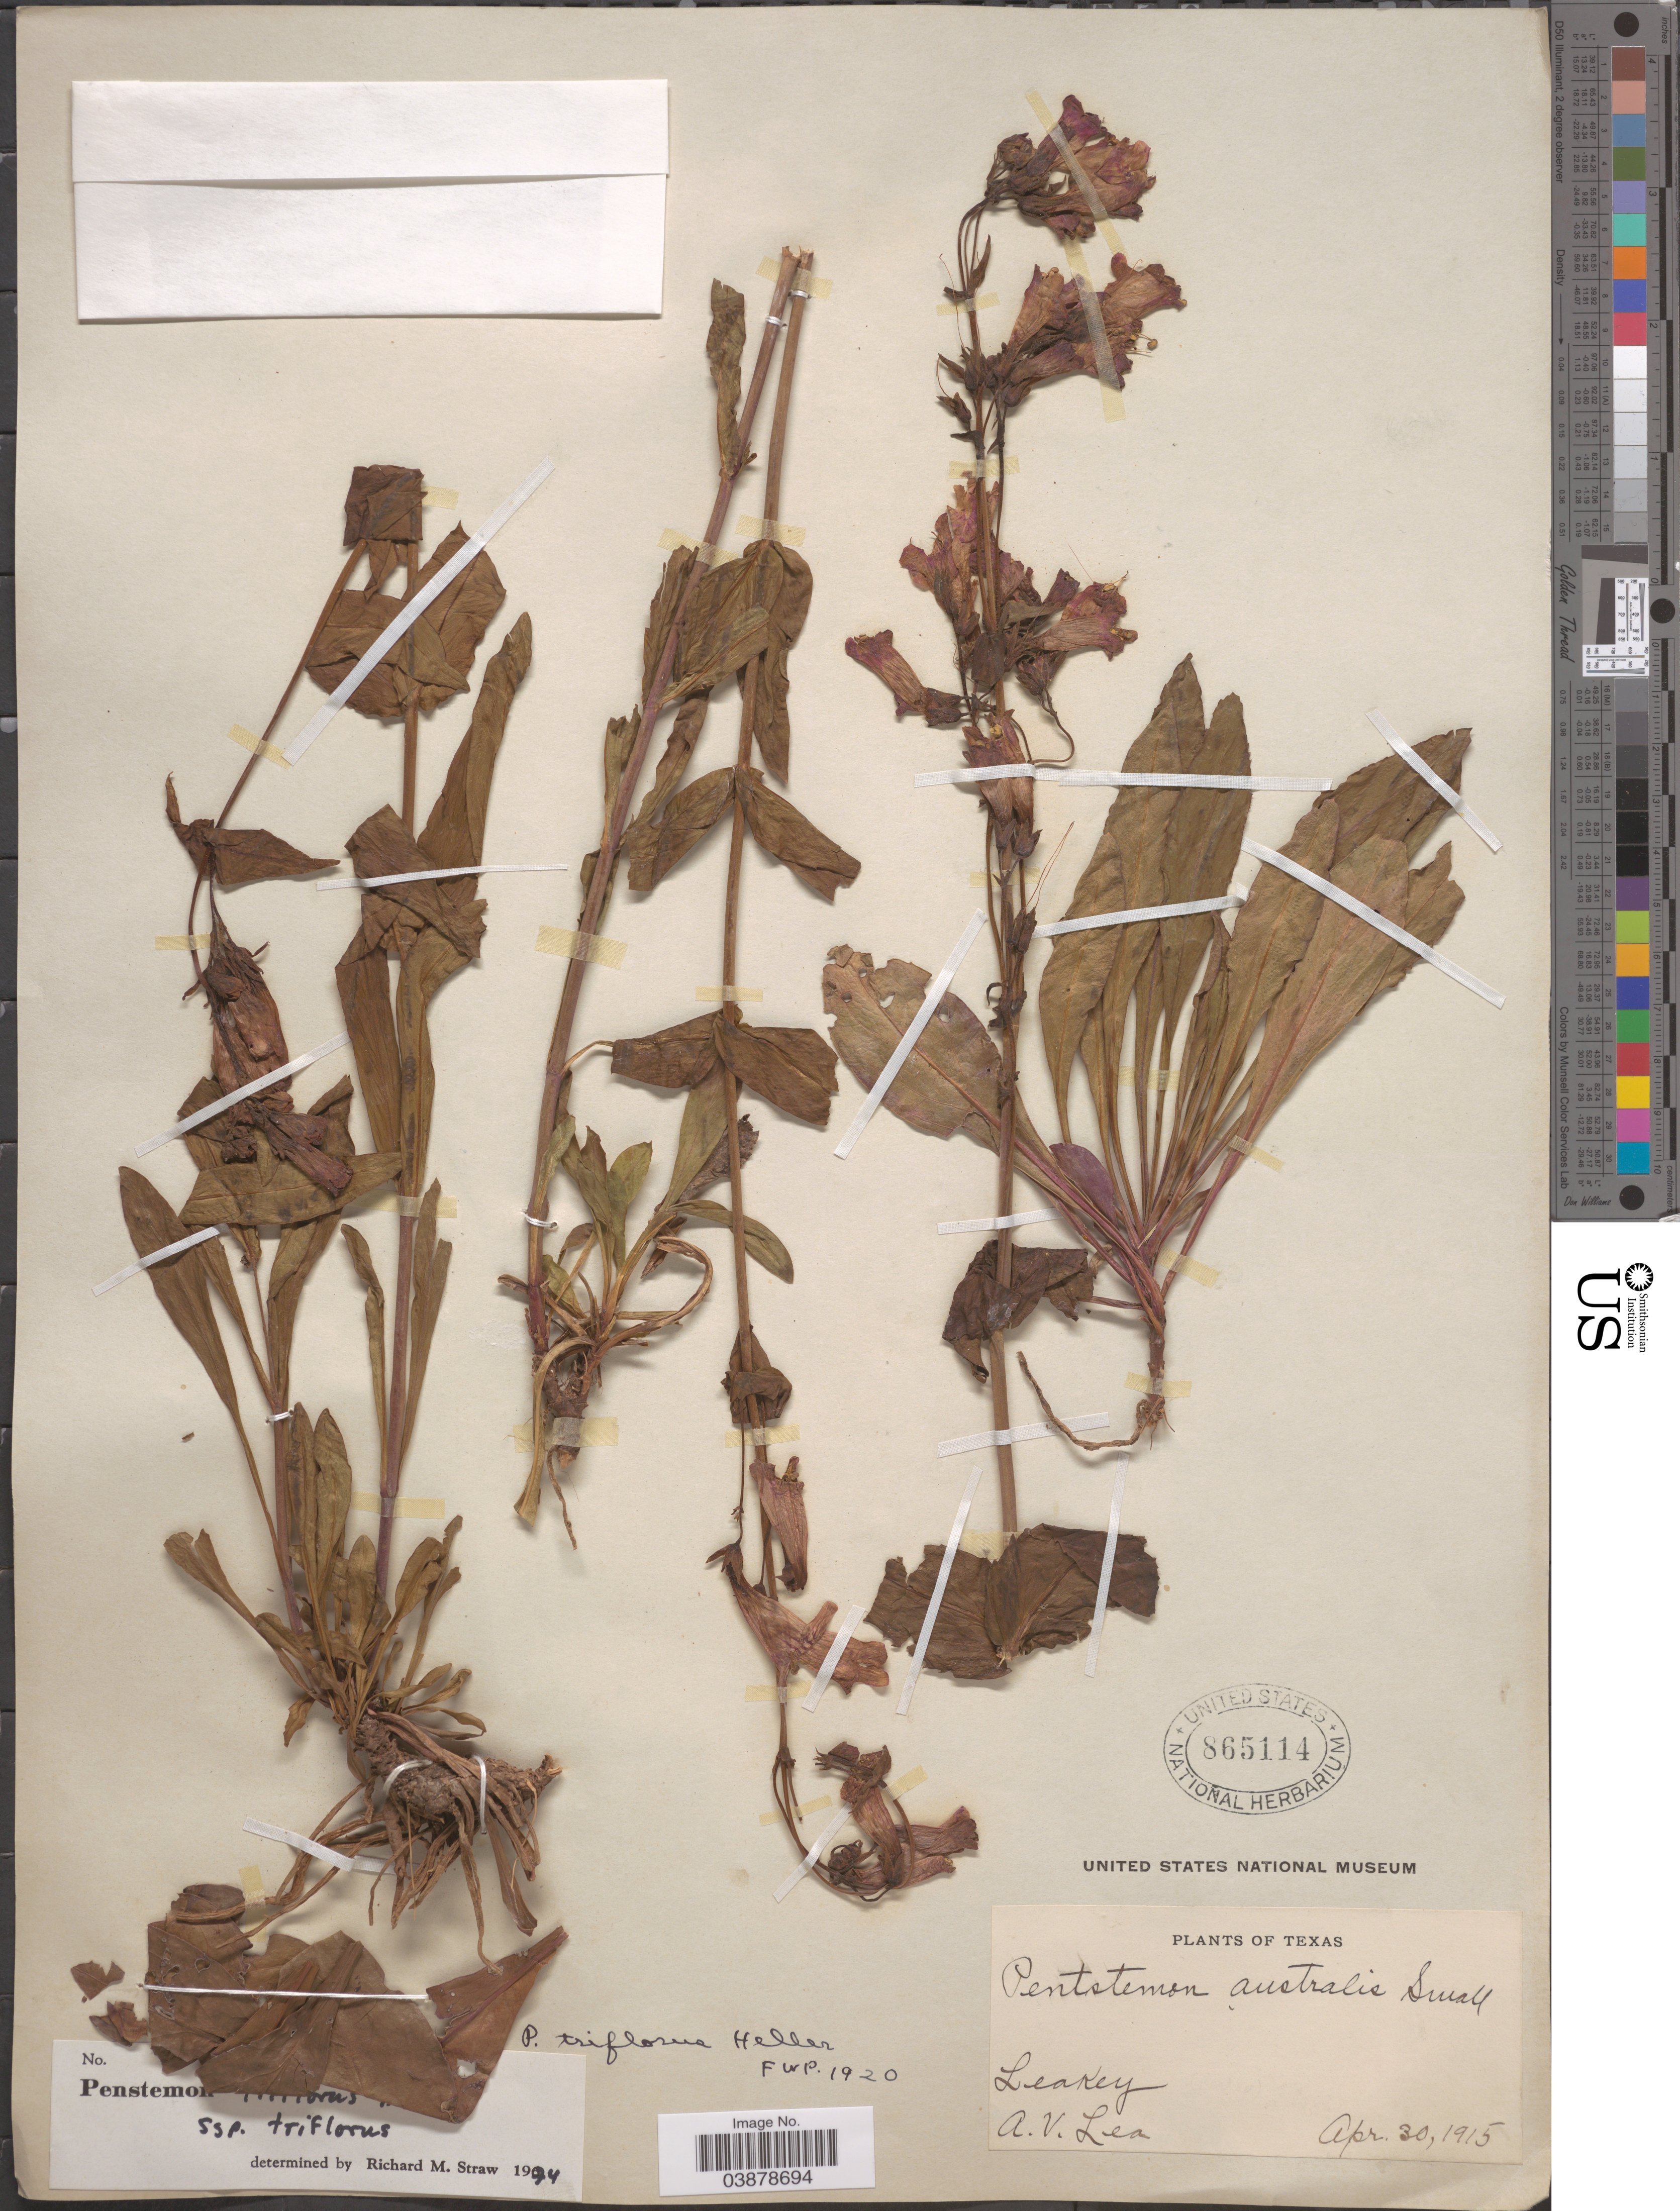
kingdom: Plantae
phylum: Tracheophyta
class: Magnoliopsida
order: Lamiales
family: Plantaginaceae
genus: Penstemon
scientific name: Penstemon triflorus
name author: A. Heller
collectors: A. Lea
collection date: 1915-04-30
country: United States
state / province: Texas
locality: Leakey.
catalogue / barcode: US 865114